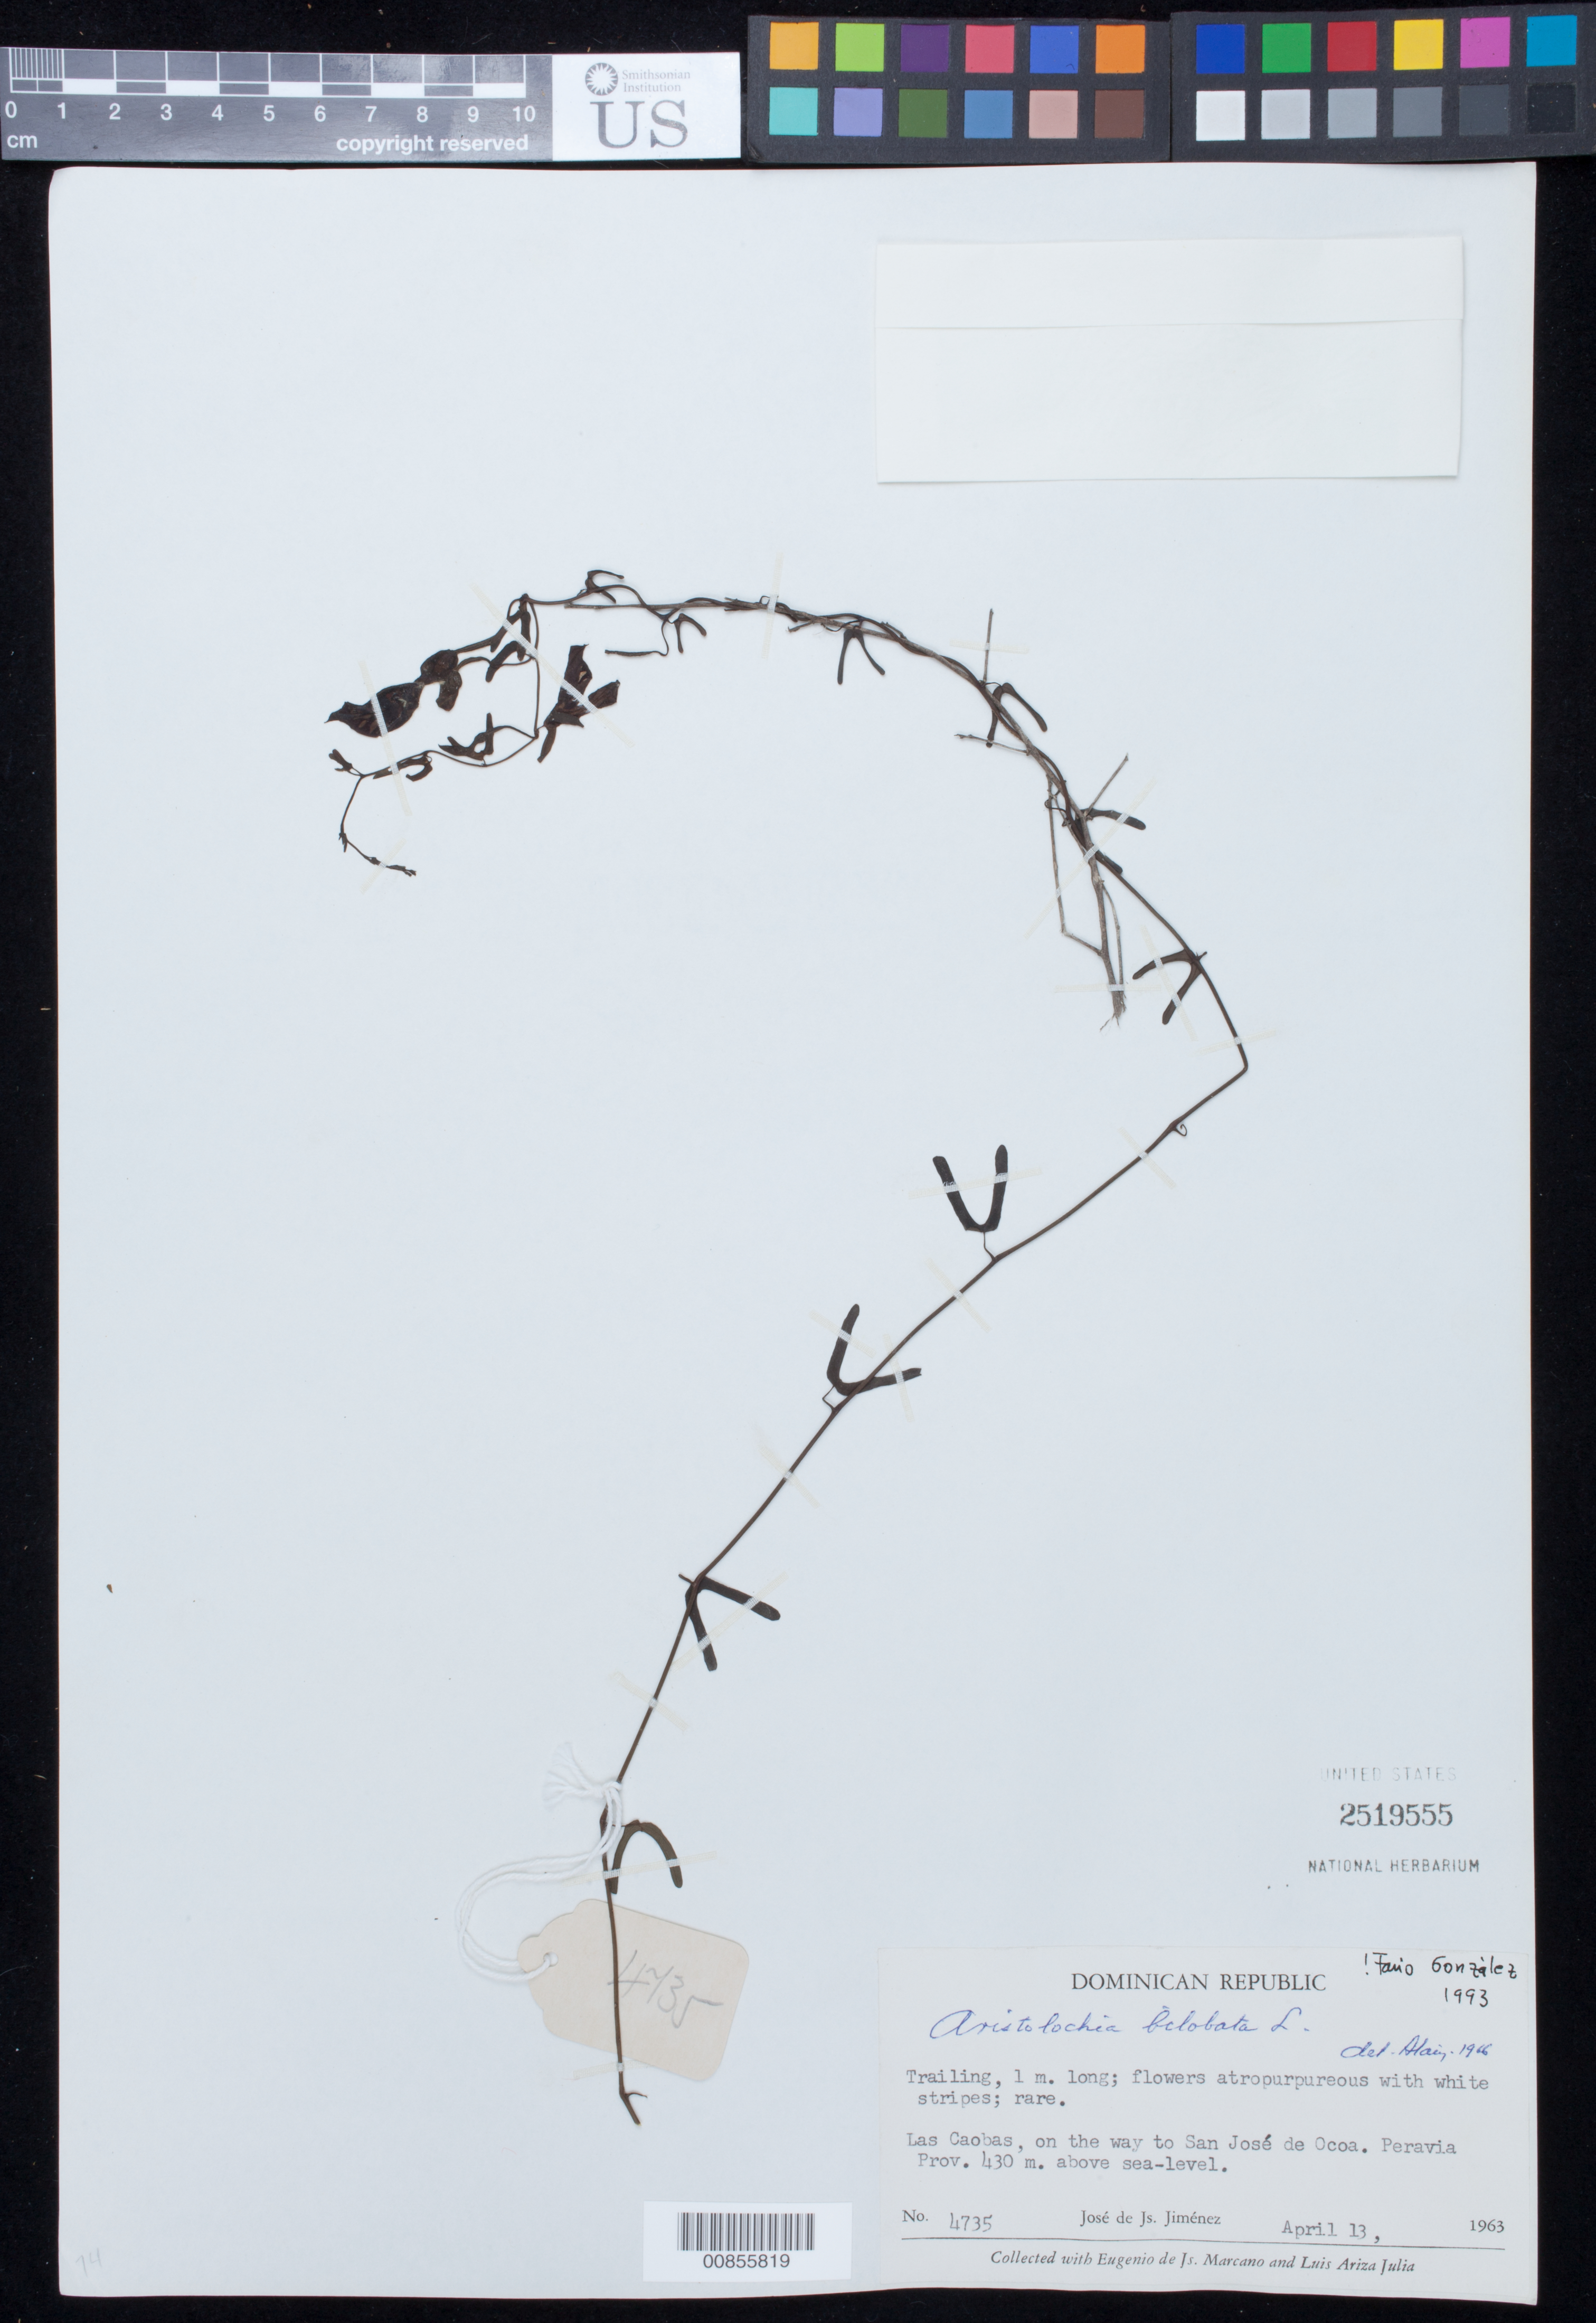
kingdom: Plantae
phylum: Tracheophyta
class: Magnoliopsida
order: Piperales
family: Aristolochiaceae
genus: Aristolochia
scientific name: Aristolochia adiastola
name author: G.A. Romero & Elad.Fernández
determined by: Romero González, G. A.; Ferreras, Irina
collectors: J. J. Jiménez Almonte, E. J. Marcano F. & L. Ariza-Julia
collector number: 4735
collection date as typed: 13 Apr 1963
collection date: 1963-04-13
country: Dominican Republic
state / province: Peravia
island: Hispaniola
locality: Las Caobas, on the way to San José de Ocoa.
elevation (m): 430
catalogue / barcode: US 2519555